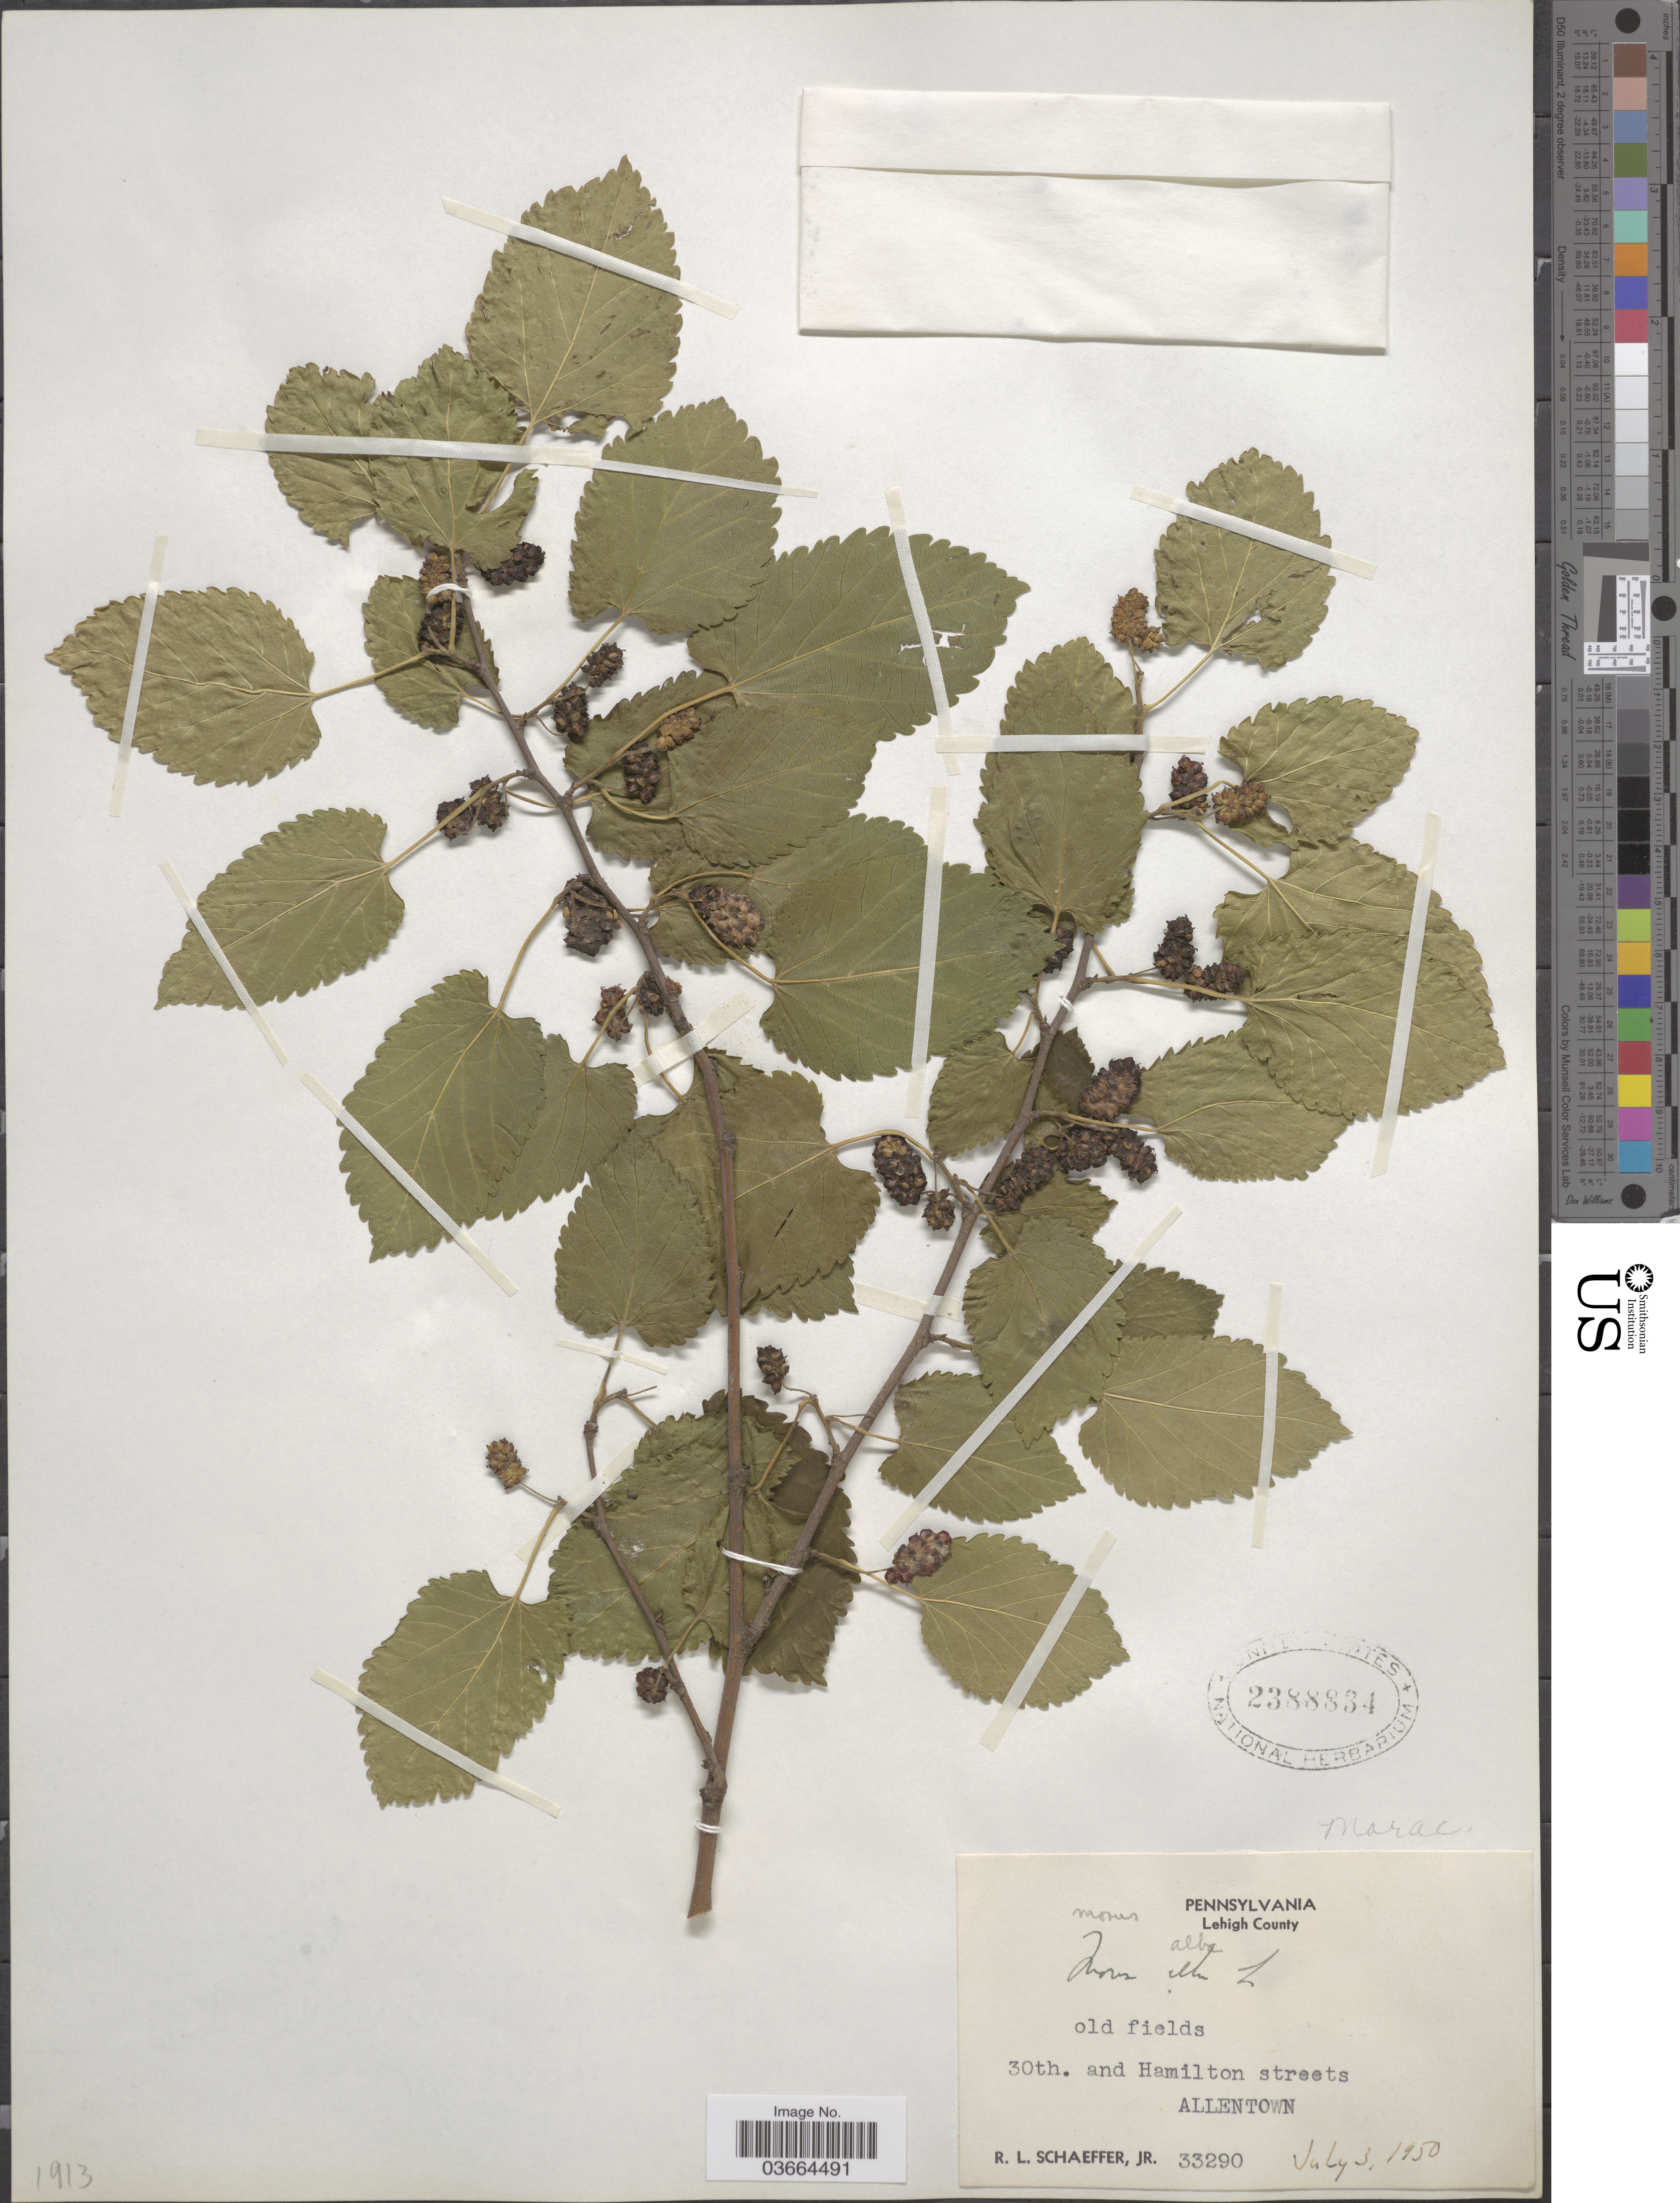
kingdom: Plantae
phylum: Tracheophyta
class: Magnoliopsida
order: Rosales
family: Moraceae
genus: Morus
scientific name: Morus alba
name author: L.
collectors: R. L. Schaeffer Jr.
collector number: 33290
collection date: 1950-07-03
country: United States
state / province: Pennsylvania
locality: Lehigh County. Old fields. 30th. and Hamilton streets, Allentown.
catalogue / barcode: US 2388834